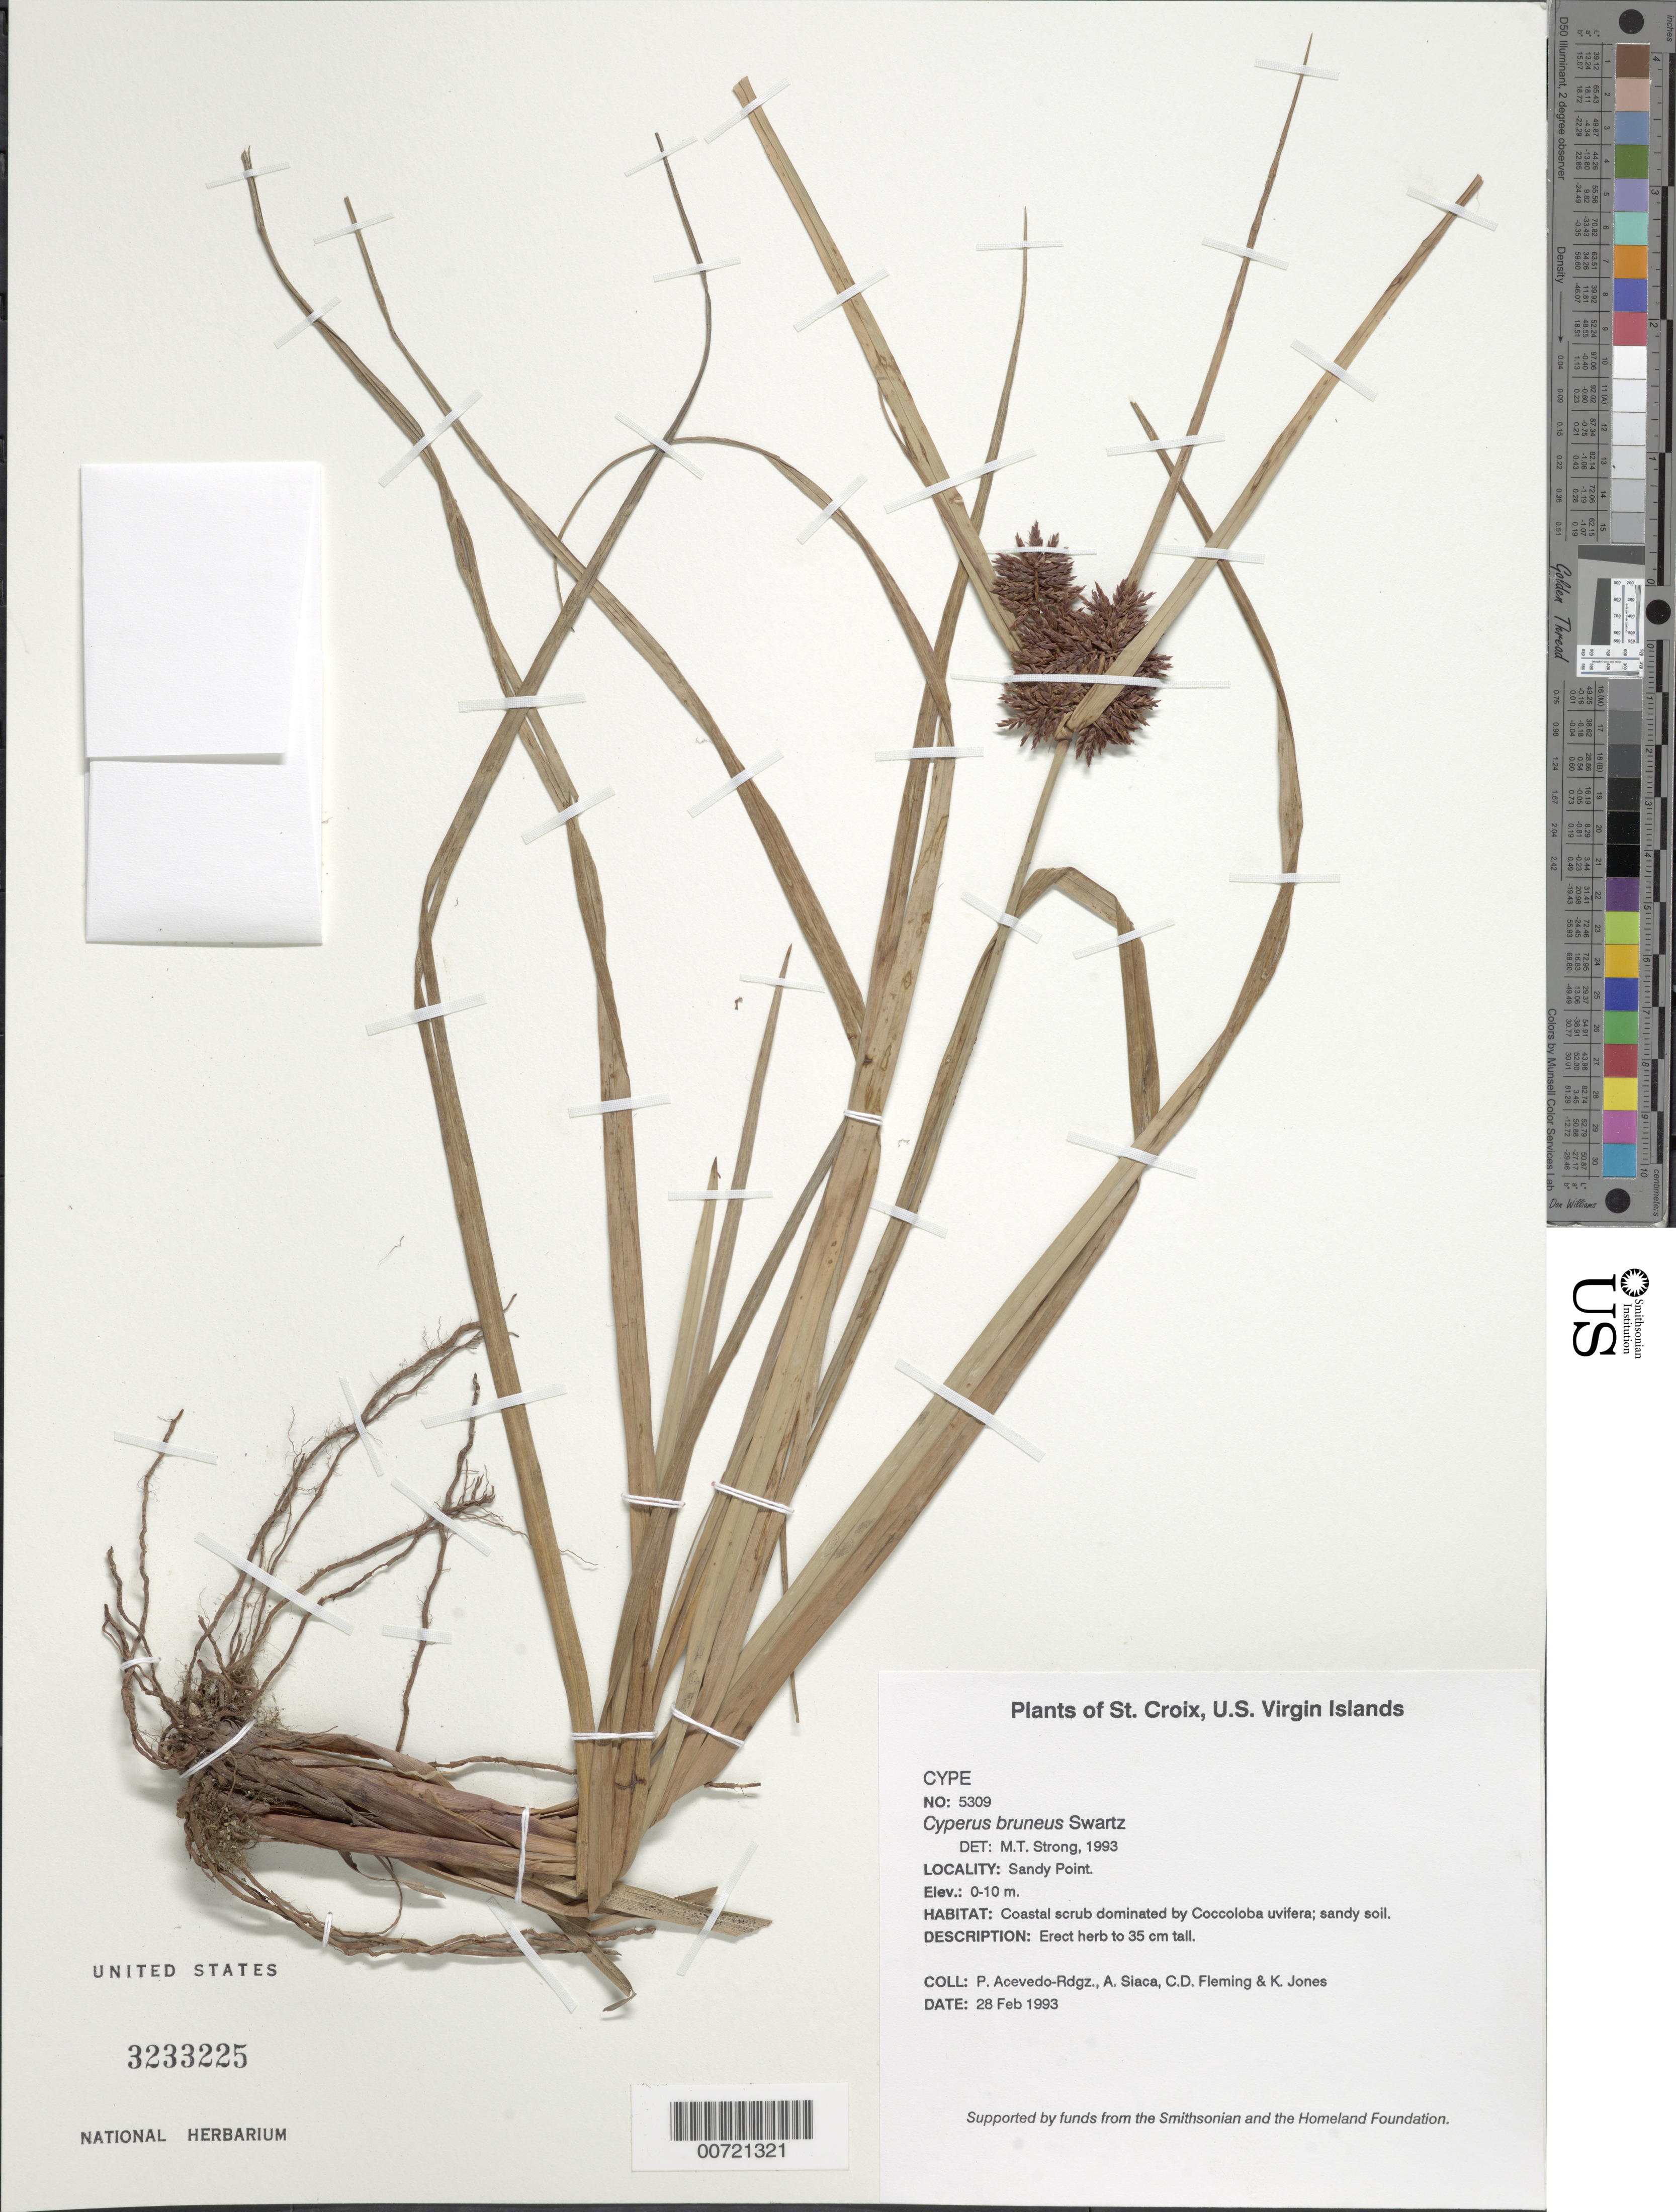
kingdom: Plantae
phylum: Tracheophyta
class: Liliopsida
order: Poales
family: Cyperaceae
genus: Cyperus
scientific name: Cyperus brunneus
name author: Sw.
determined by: Strong, M. T., (US), Smithsonian Institution - National Museum of Natural History (UNITED STATES)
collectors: P. Acevedo-Rodr., A. Siaca, C. Fleming & K. Jones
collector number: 5309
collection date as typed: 28 Feb 1993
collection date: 1993-02-28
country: U.S. Virgin Islands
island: St. Croix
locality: Sandy Point.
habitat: Coastal scrub dominated by Coccoloba uvifera; sandy soil.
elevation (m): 0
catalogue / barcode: US 3233225